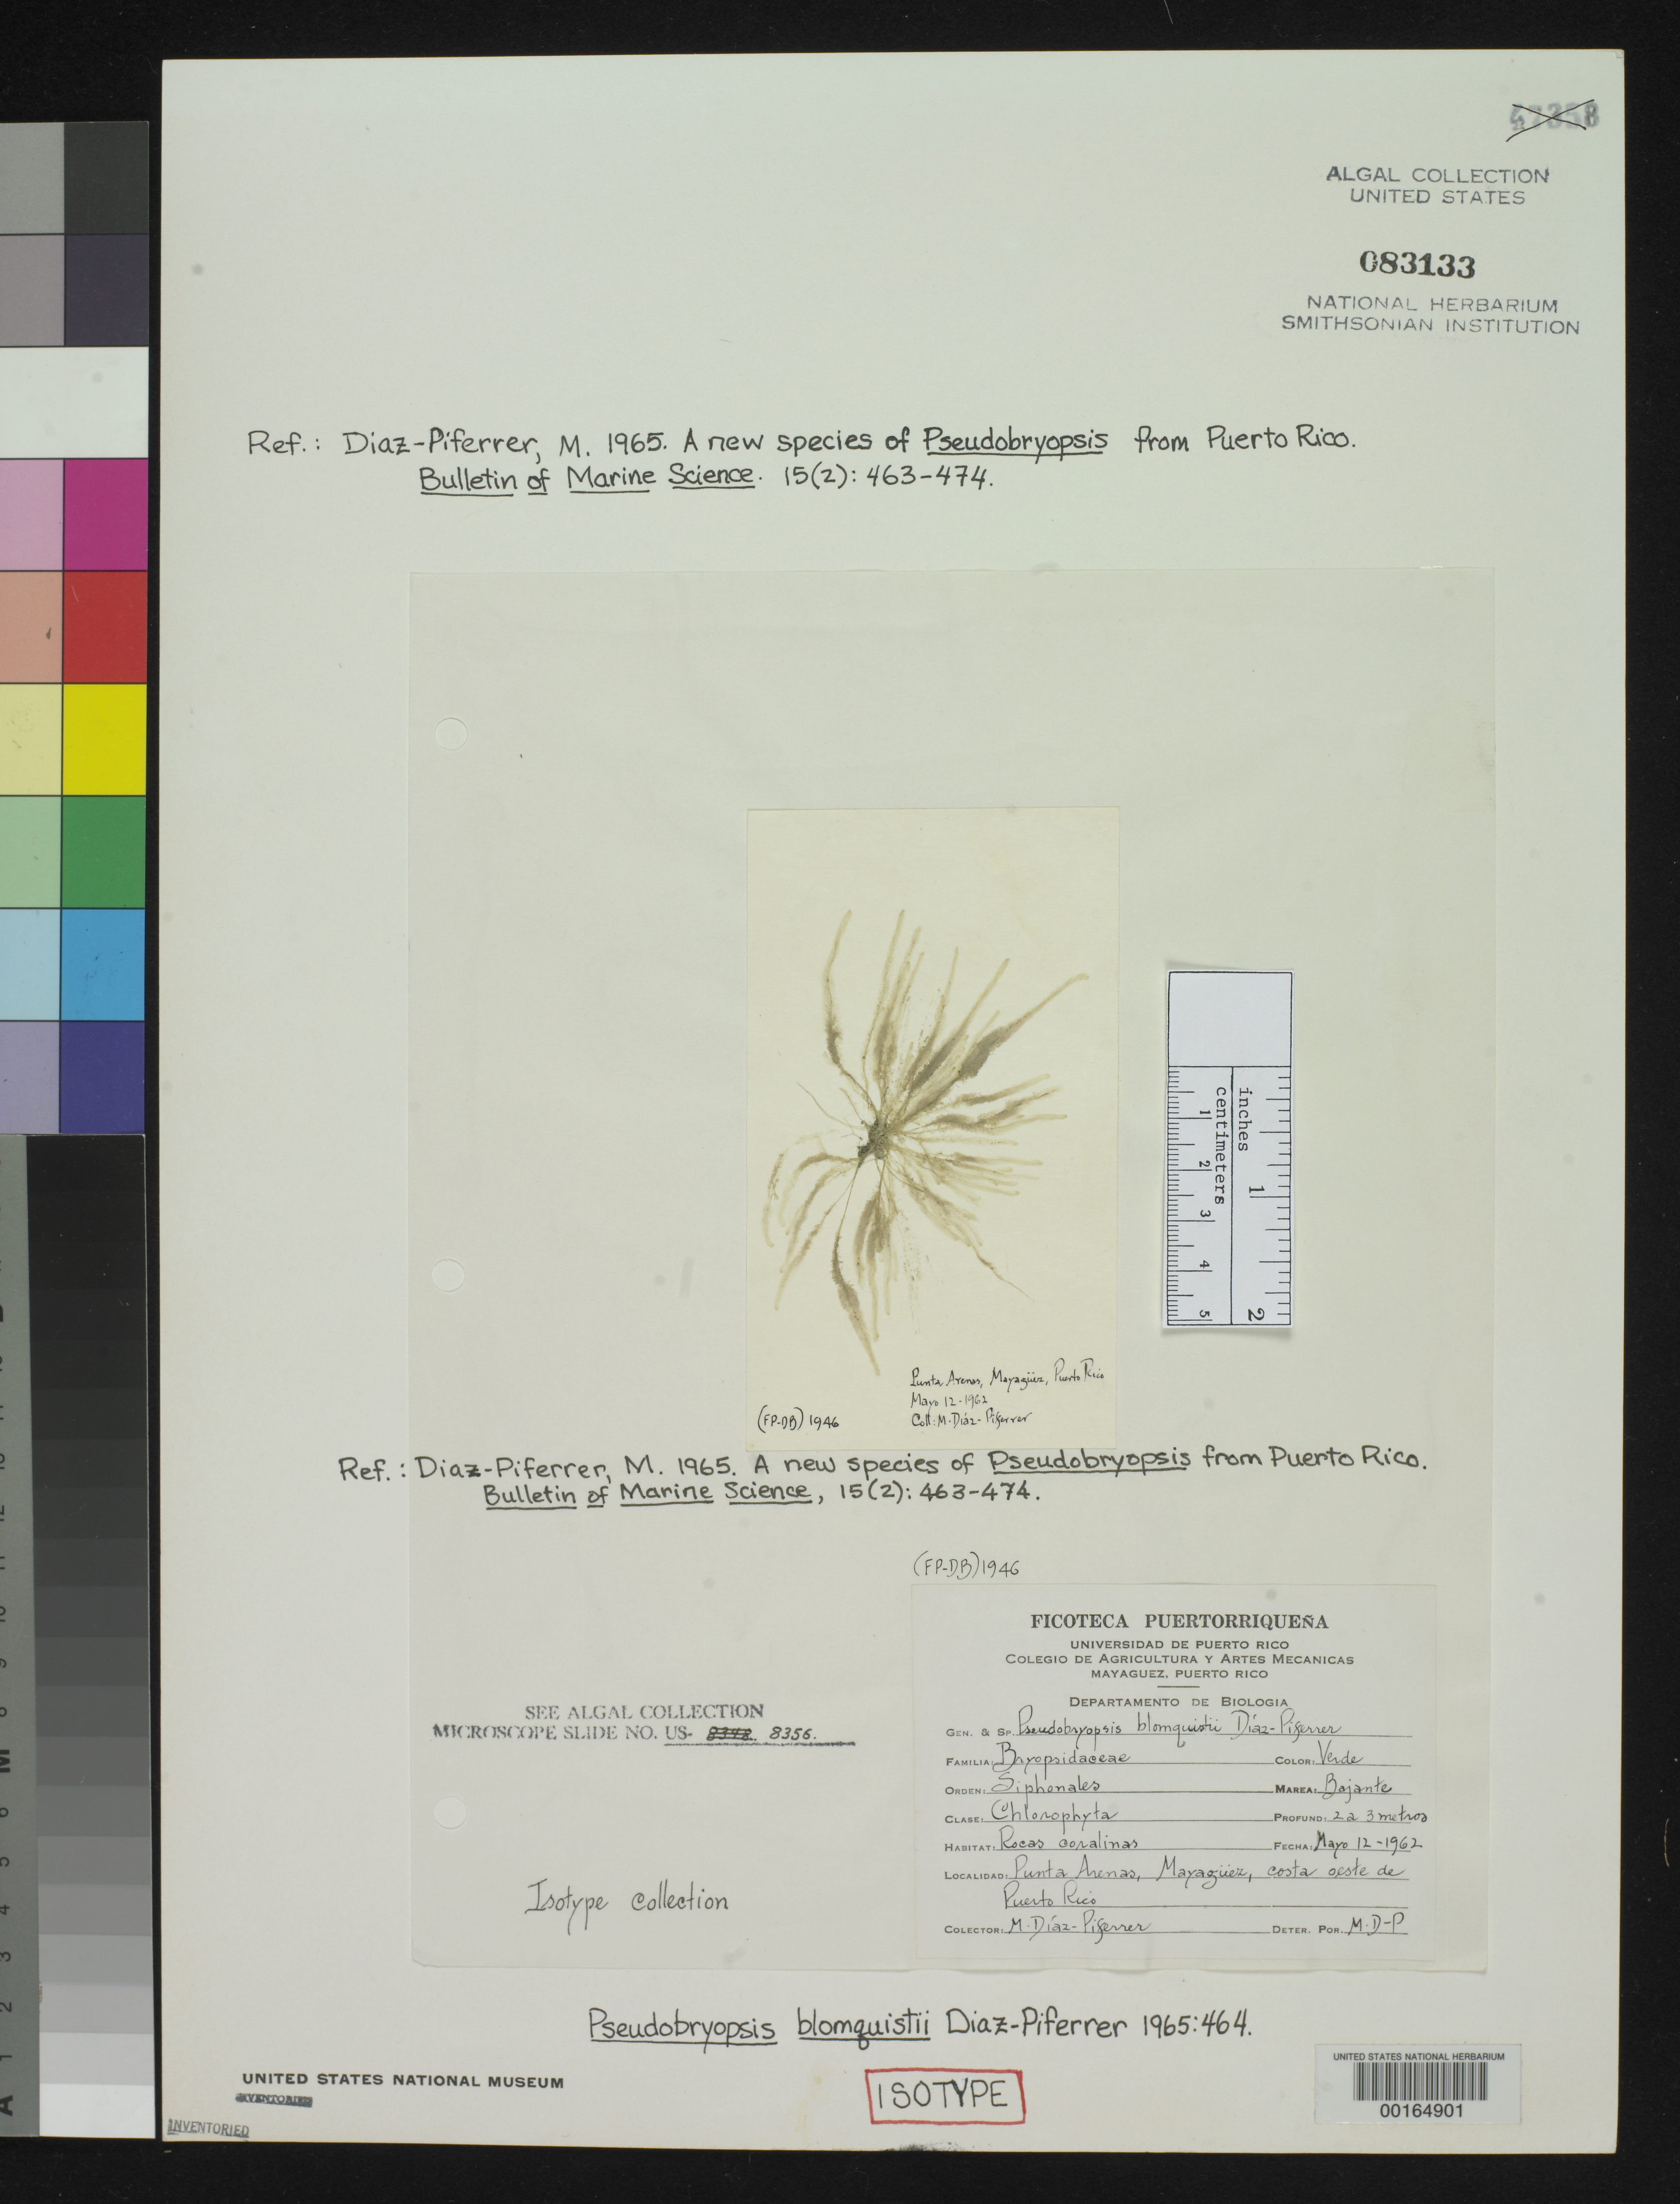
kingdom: Plantae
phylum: Chlorophyta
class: Ulvophyceae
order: Bryopsidales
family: Bryopsidaceae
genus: Pseudobryopsis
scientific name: Pseudobryopsis blomquistii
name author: Diaz-Piferrer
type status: Isotype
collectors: M. Diaz-Piferrer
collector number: (FP-DB) 1946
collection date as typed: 12 May 1962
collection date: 1962-05-12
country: Puerto Rico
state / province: Mayaguez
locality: Punta Arenas.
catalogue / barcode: US 83133